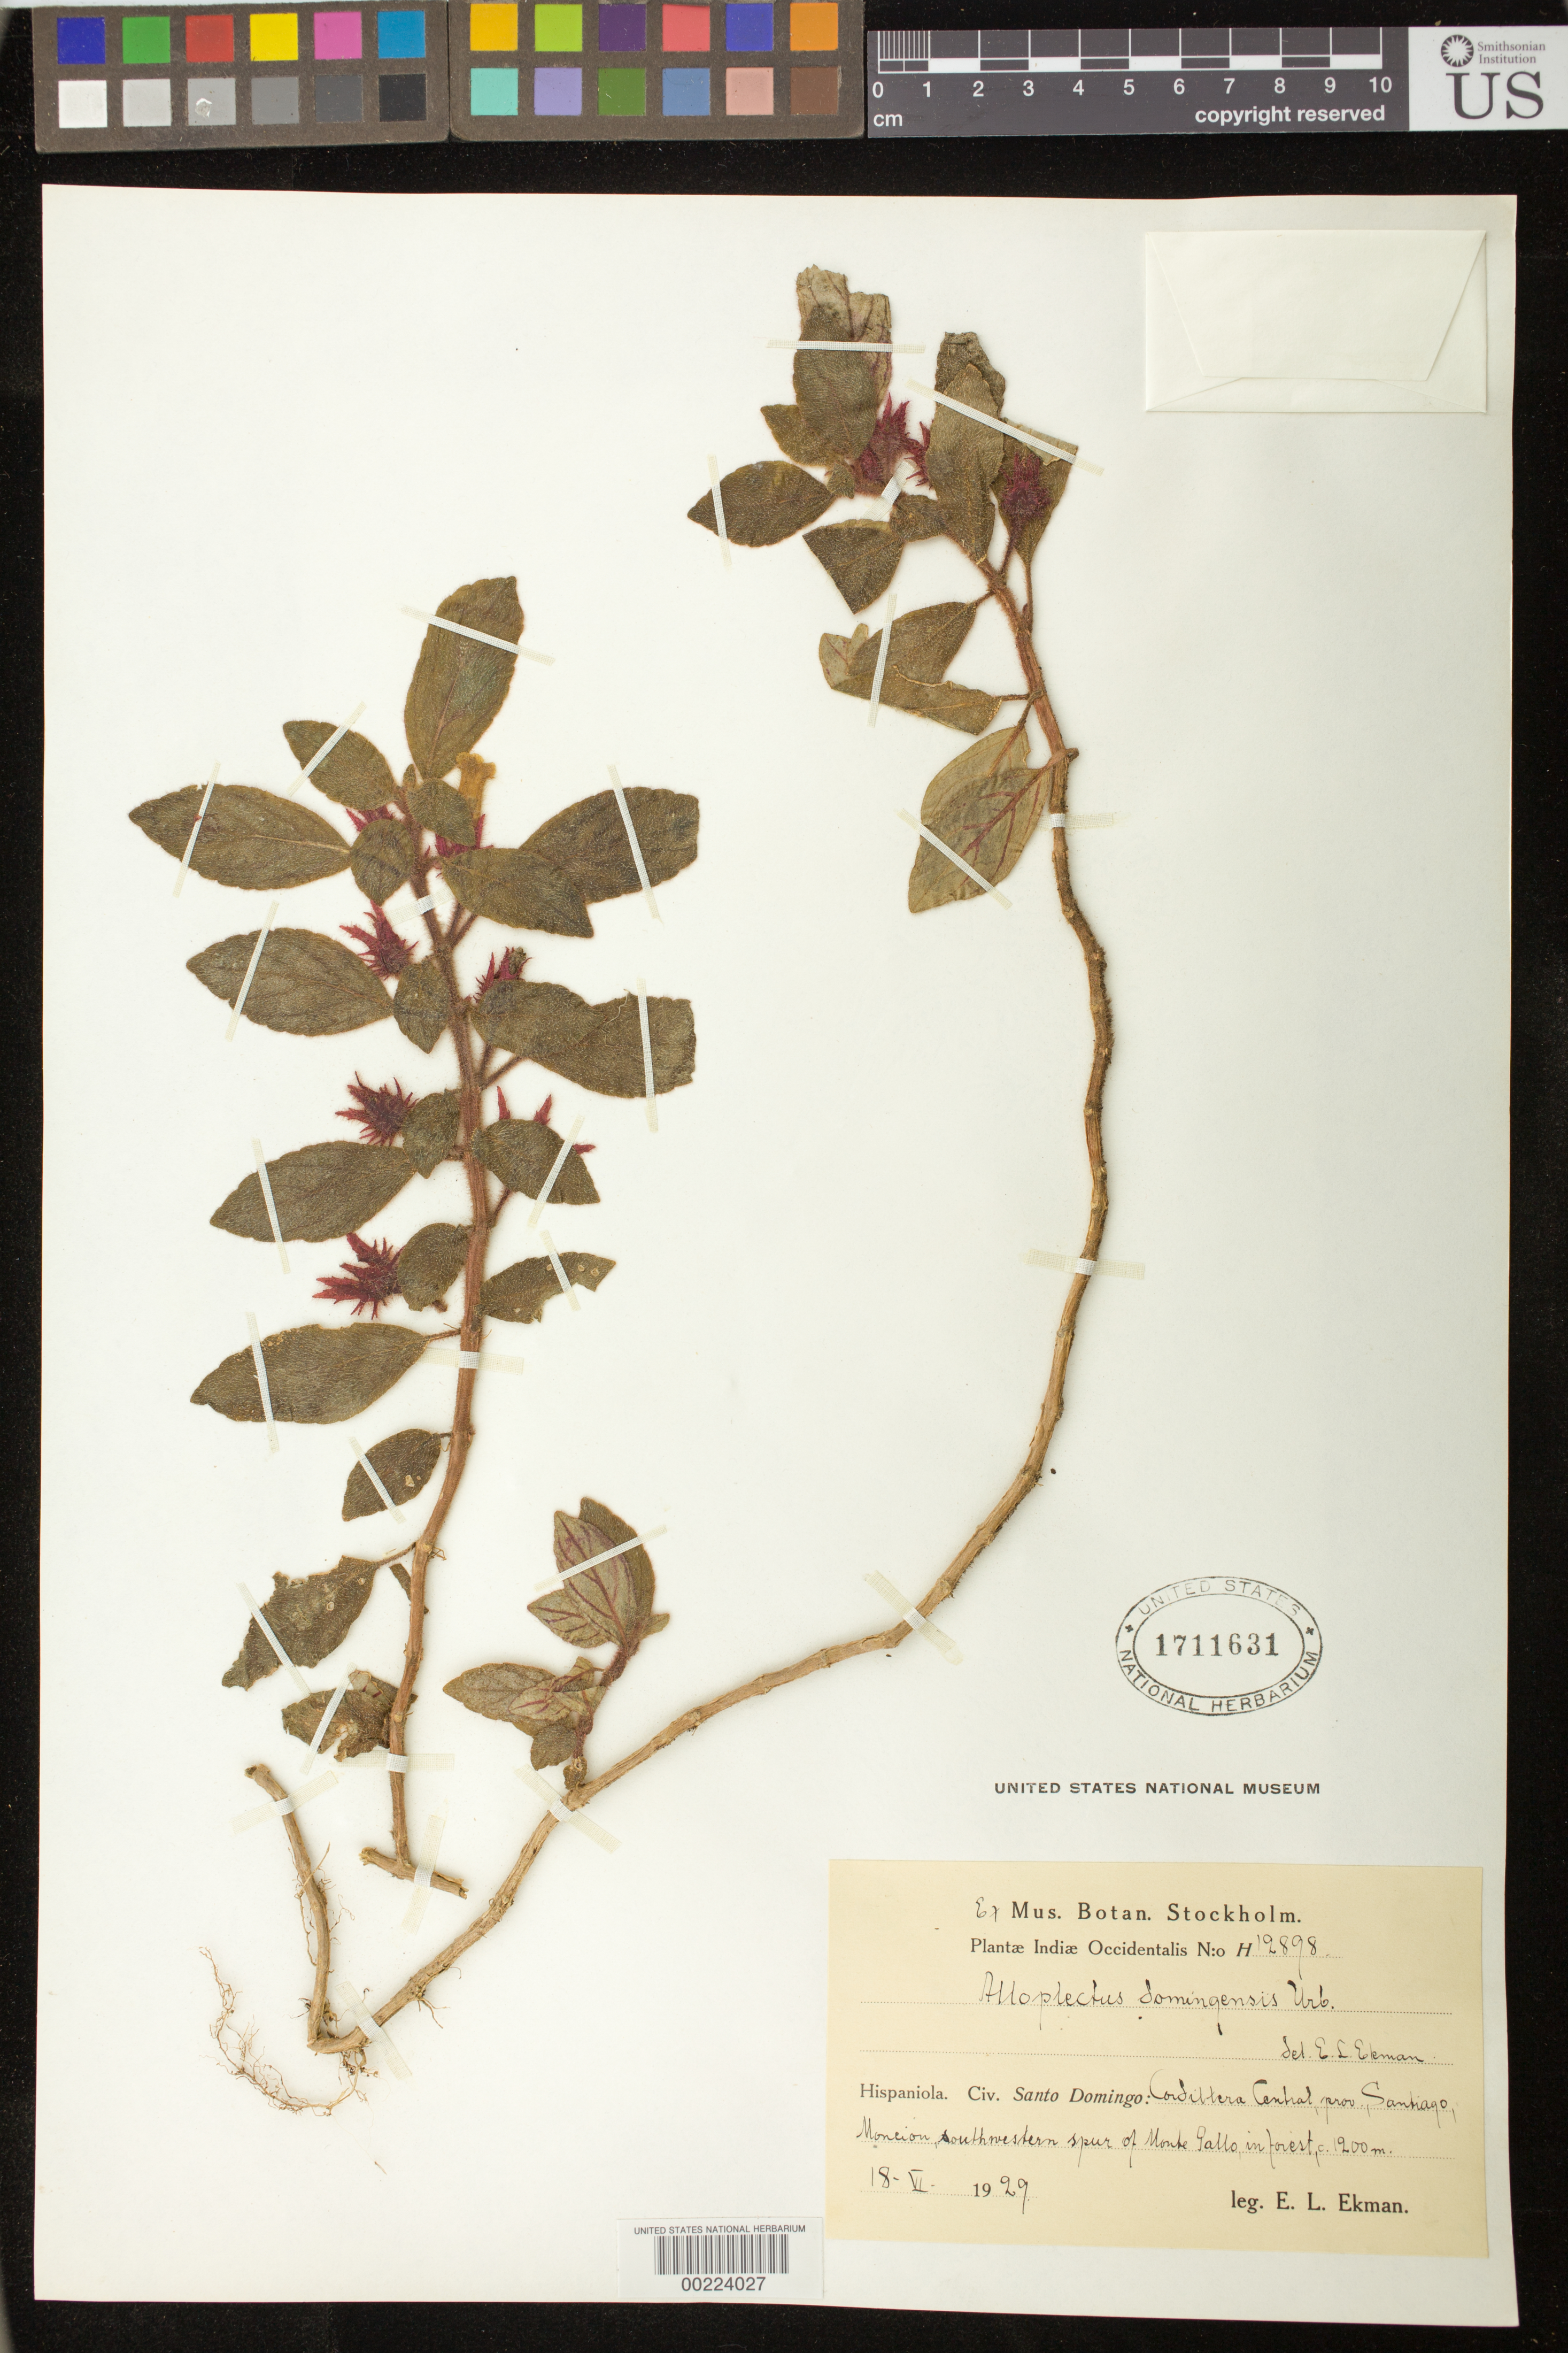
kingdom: Plantae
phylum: Tracheophyta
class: Magnoliopsida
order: Lamiales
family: Gesneriaceae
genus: Columnea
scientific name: Columnea domingensis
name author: (Urb.) B.D. Morley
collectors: E. L. Ekman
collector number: H 12898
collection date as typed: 18 Jun 1929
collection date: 1929-06-18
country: Dominican Republic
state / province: Santiago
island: Hispaniola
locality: Cordillera Central, Moncion, southwestern spur of Monte Gallo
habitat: In forest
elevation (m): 1200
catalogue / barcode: US 1711631